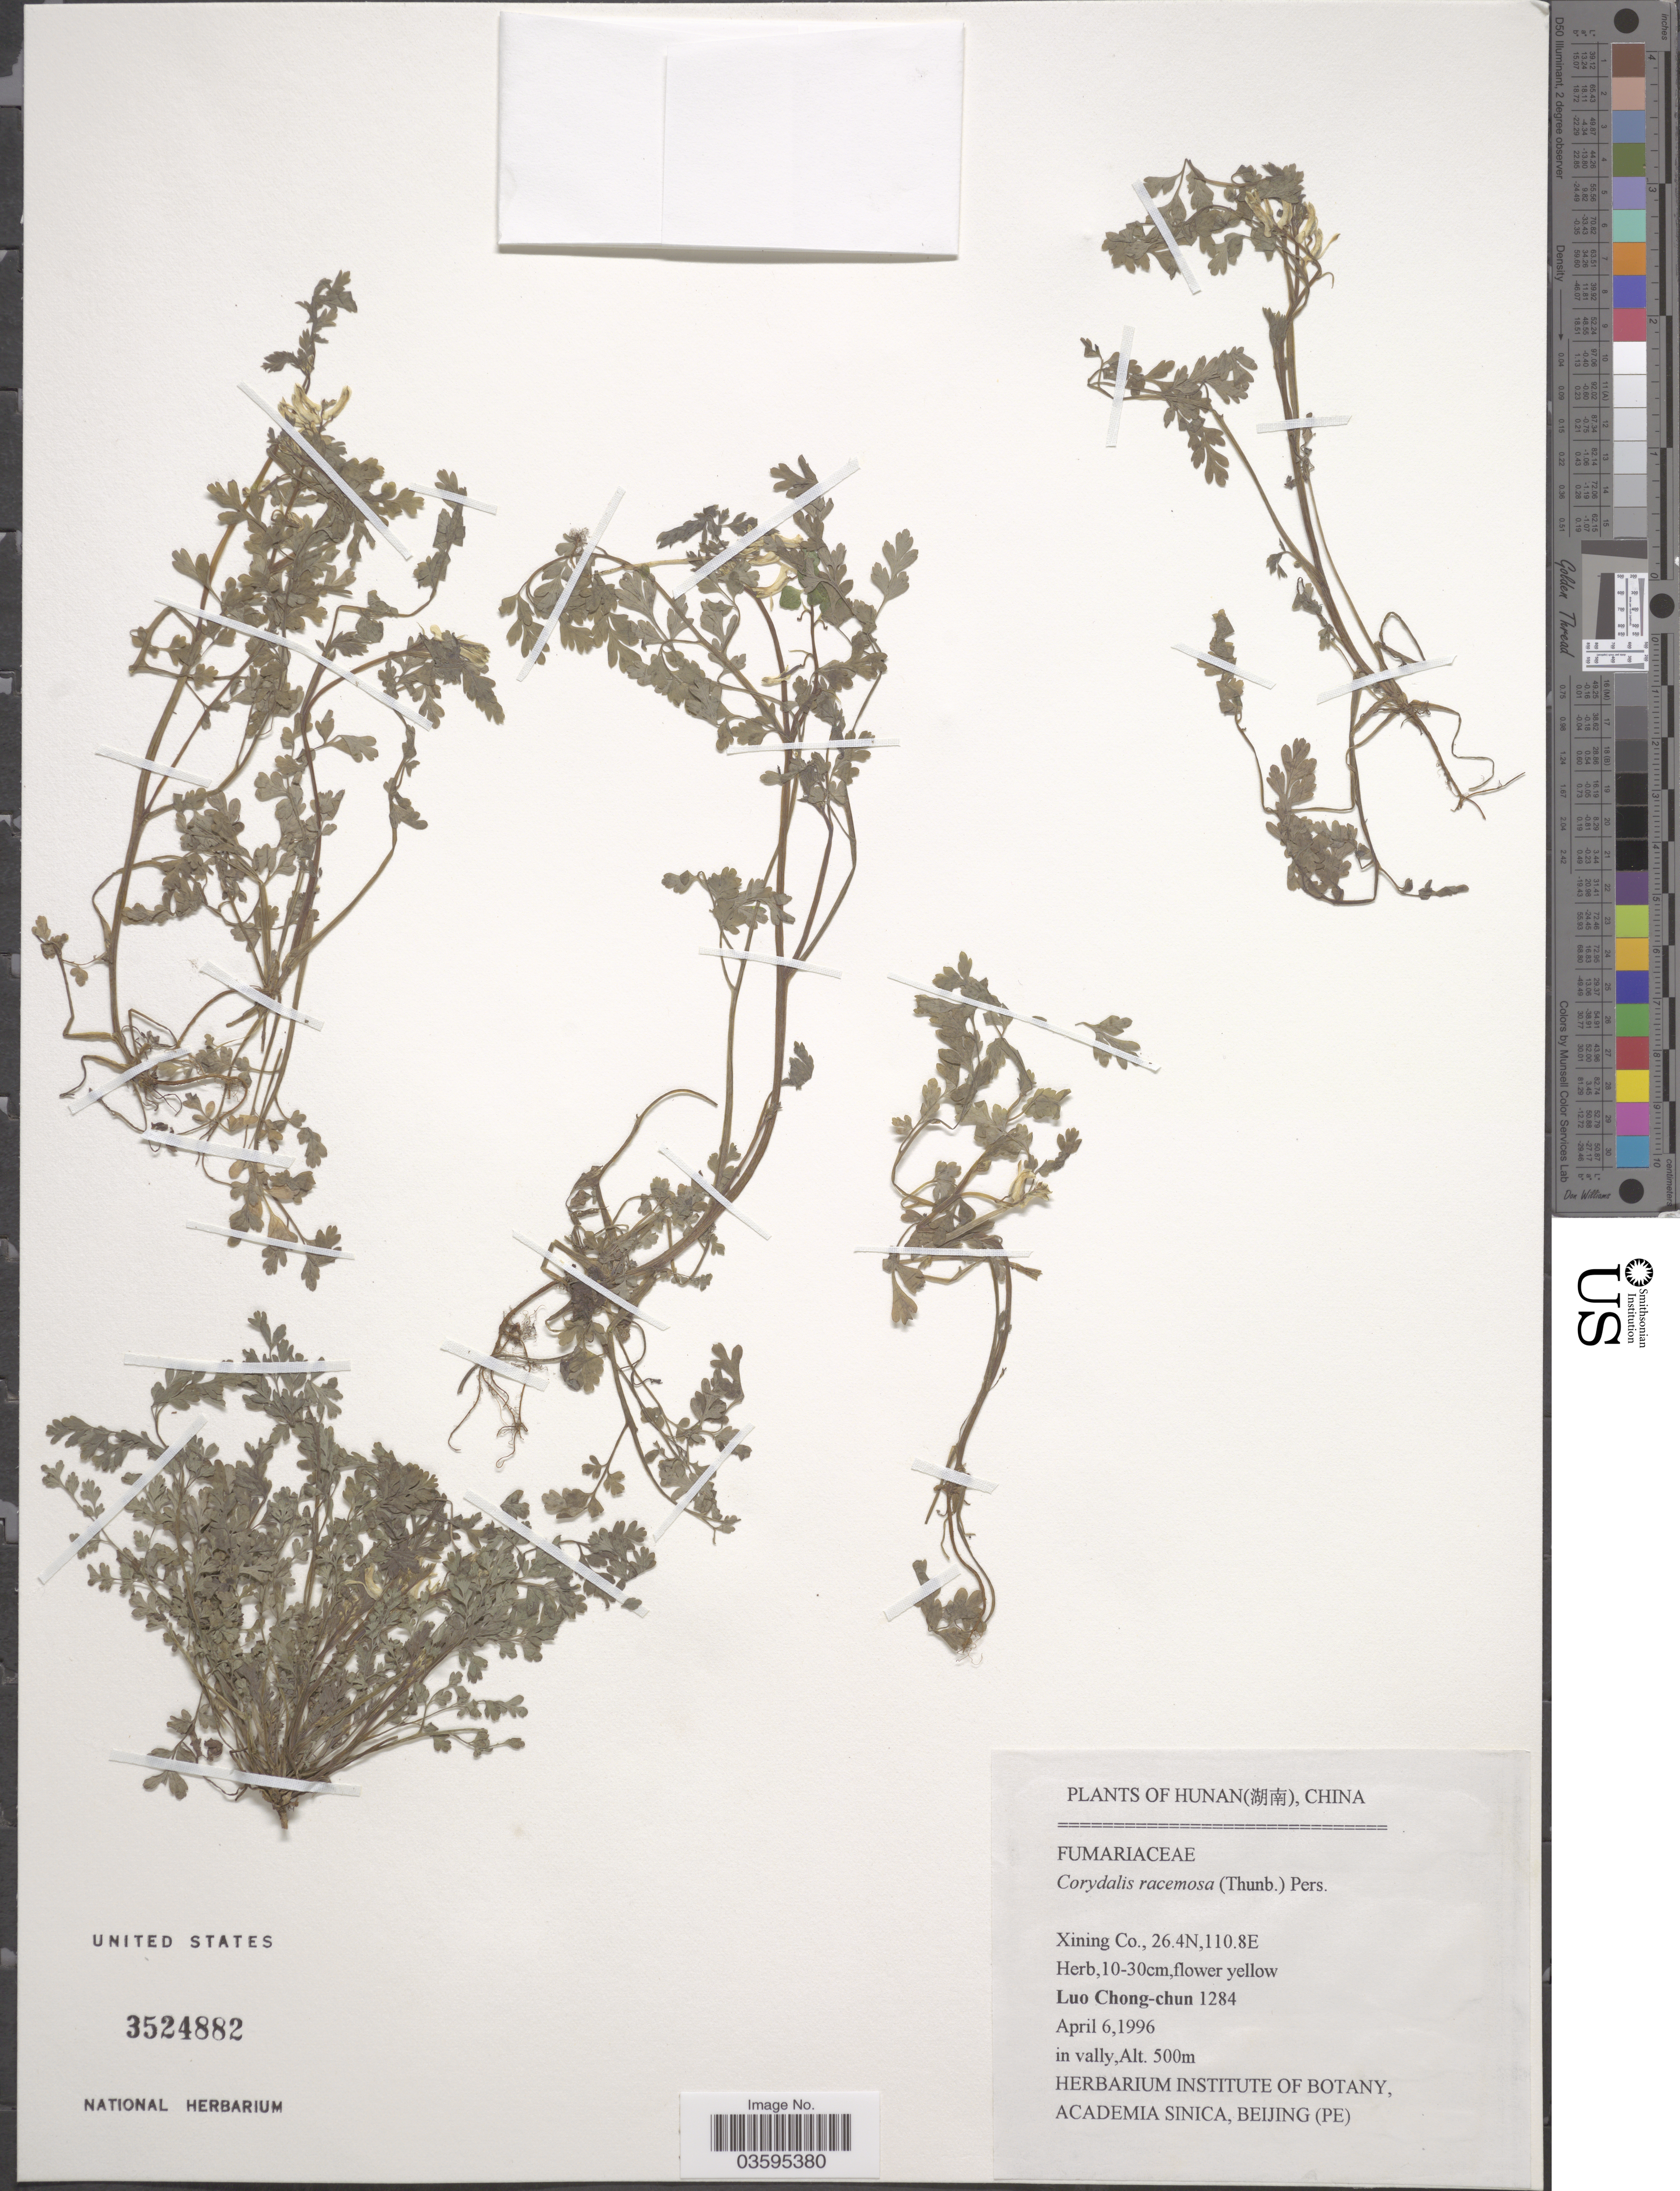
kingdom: Plantae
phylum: Tracheophyta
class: Magnoliopsida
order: Ranunculales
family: Papaveraceae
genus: Corydalis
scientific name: Corydalis racemosa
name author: (Thunb.) Pers.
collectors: L. Chong-Chun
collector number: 1284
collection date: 1996-04-06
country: China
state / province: Hunan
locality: Xining Co.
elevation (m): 500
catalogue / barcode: US 3524882